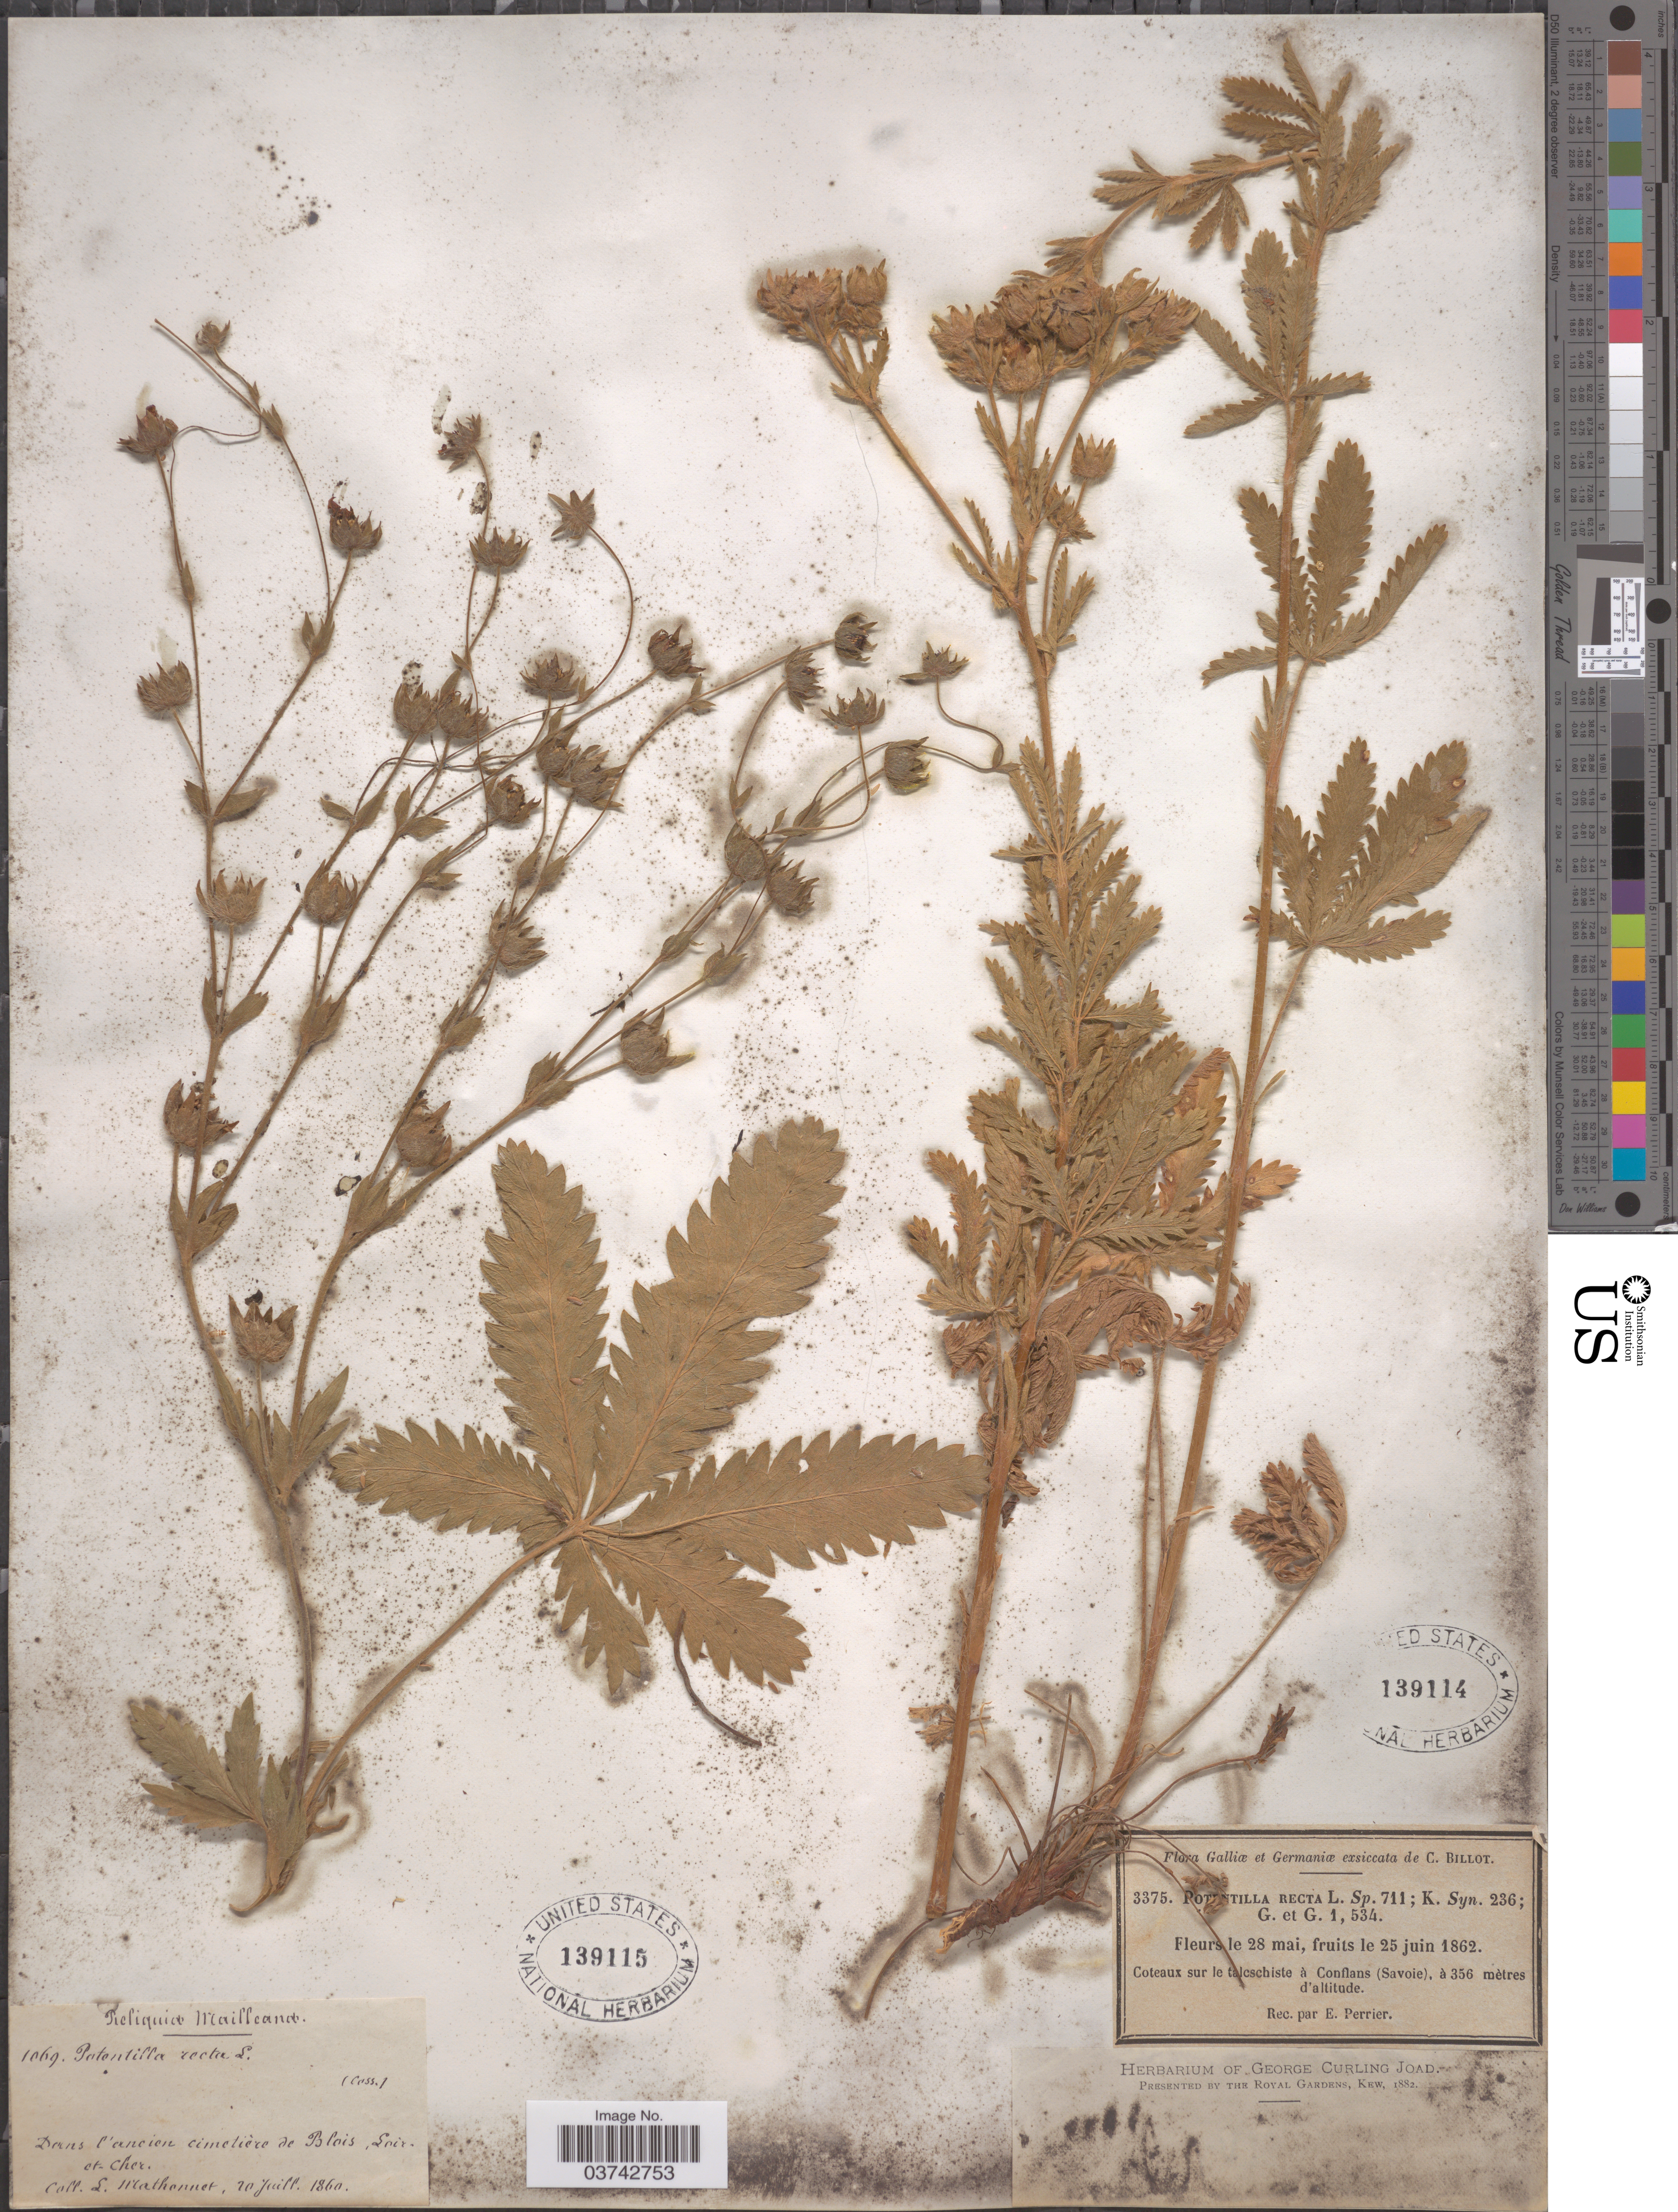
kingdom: Plantae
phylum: Tracheophyta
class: Magnoliopsida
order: Rosales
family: Rosaceae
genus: Potentilla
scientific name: Potentilla recta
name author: L.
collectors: E. Perrier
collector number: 3375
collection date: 1862-05-28/1862-06-25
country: France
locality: Galliæ et Germaniæ. Coteaux sur le talcschiste à Conflans (Savoie).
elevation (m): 356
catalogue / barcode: US 139114